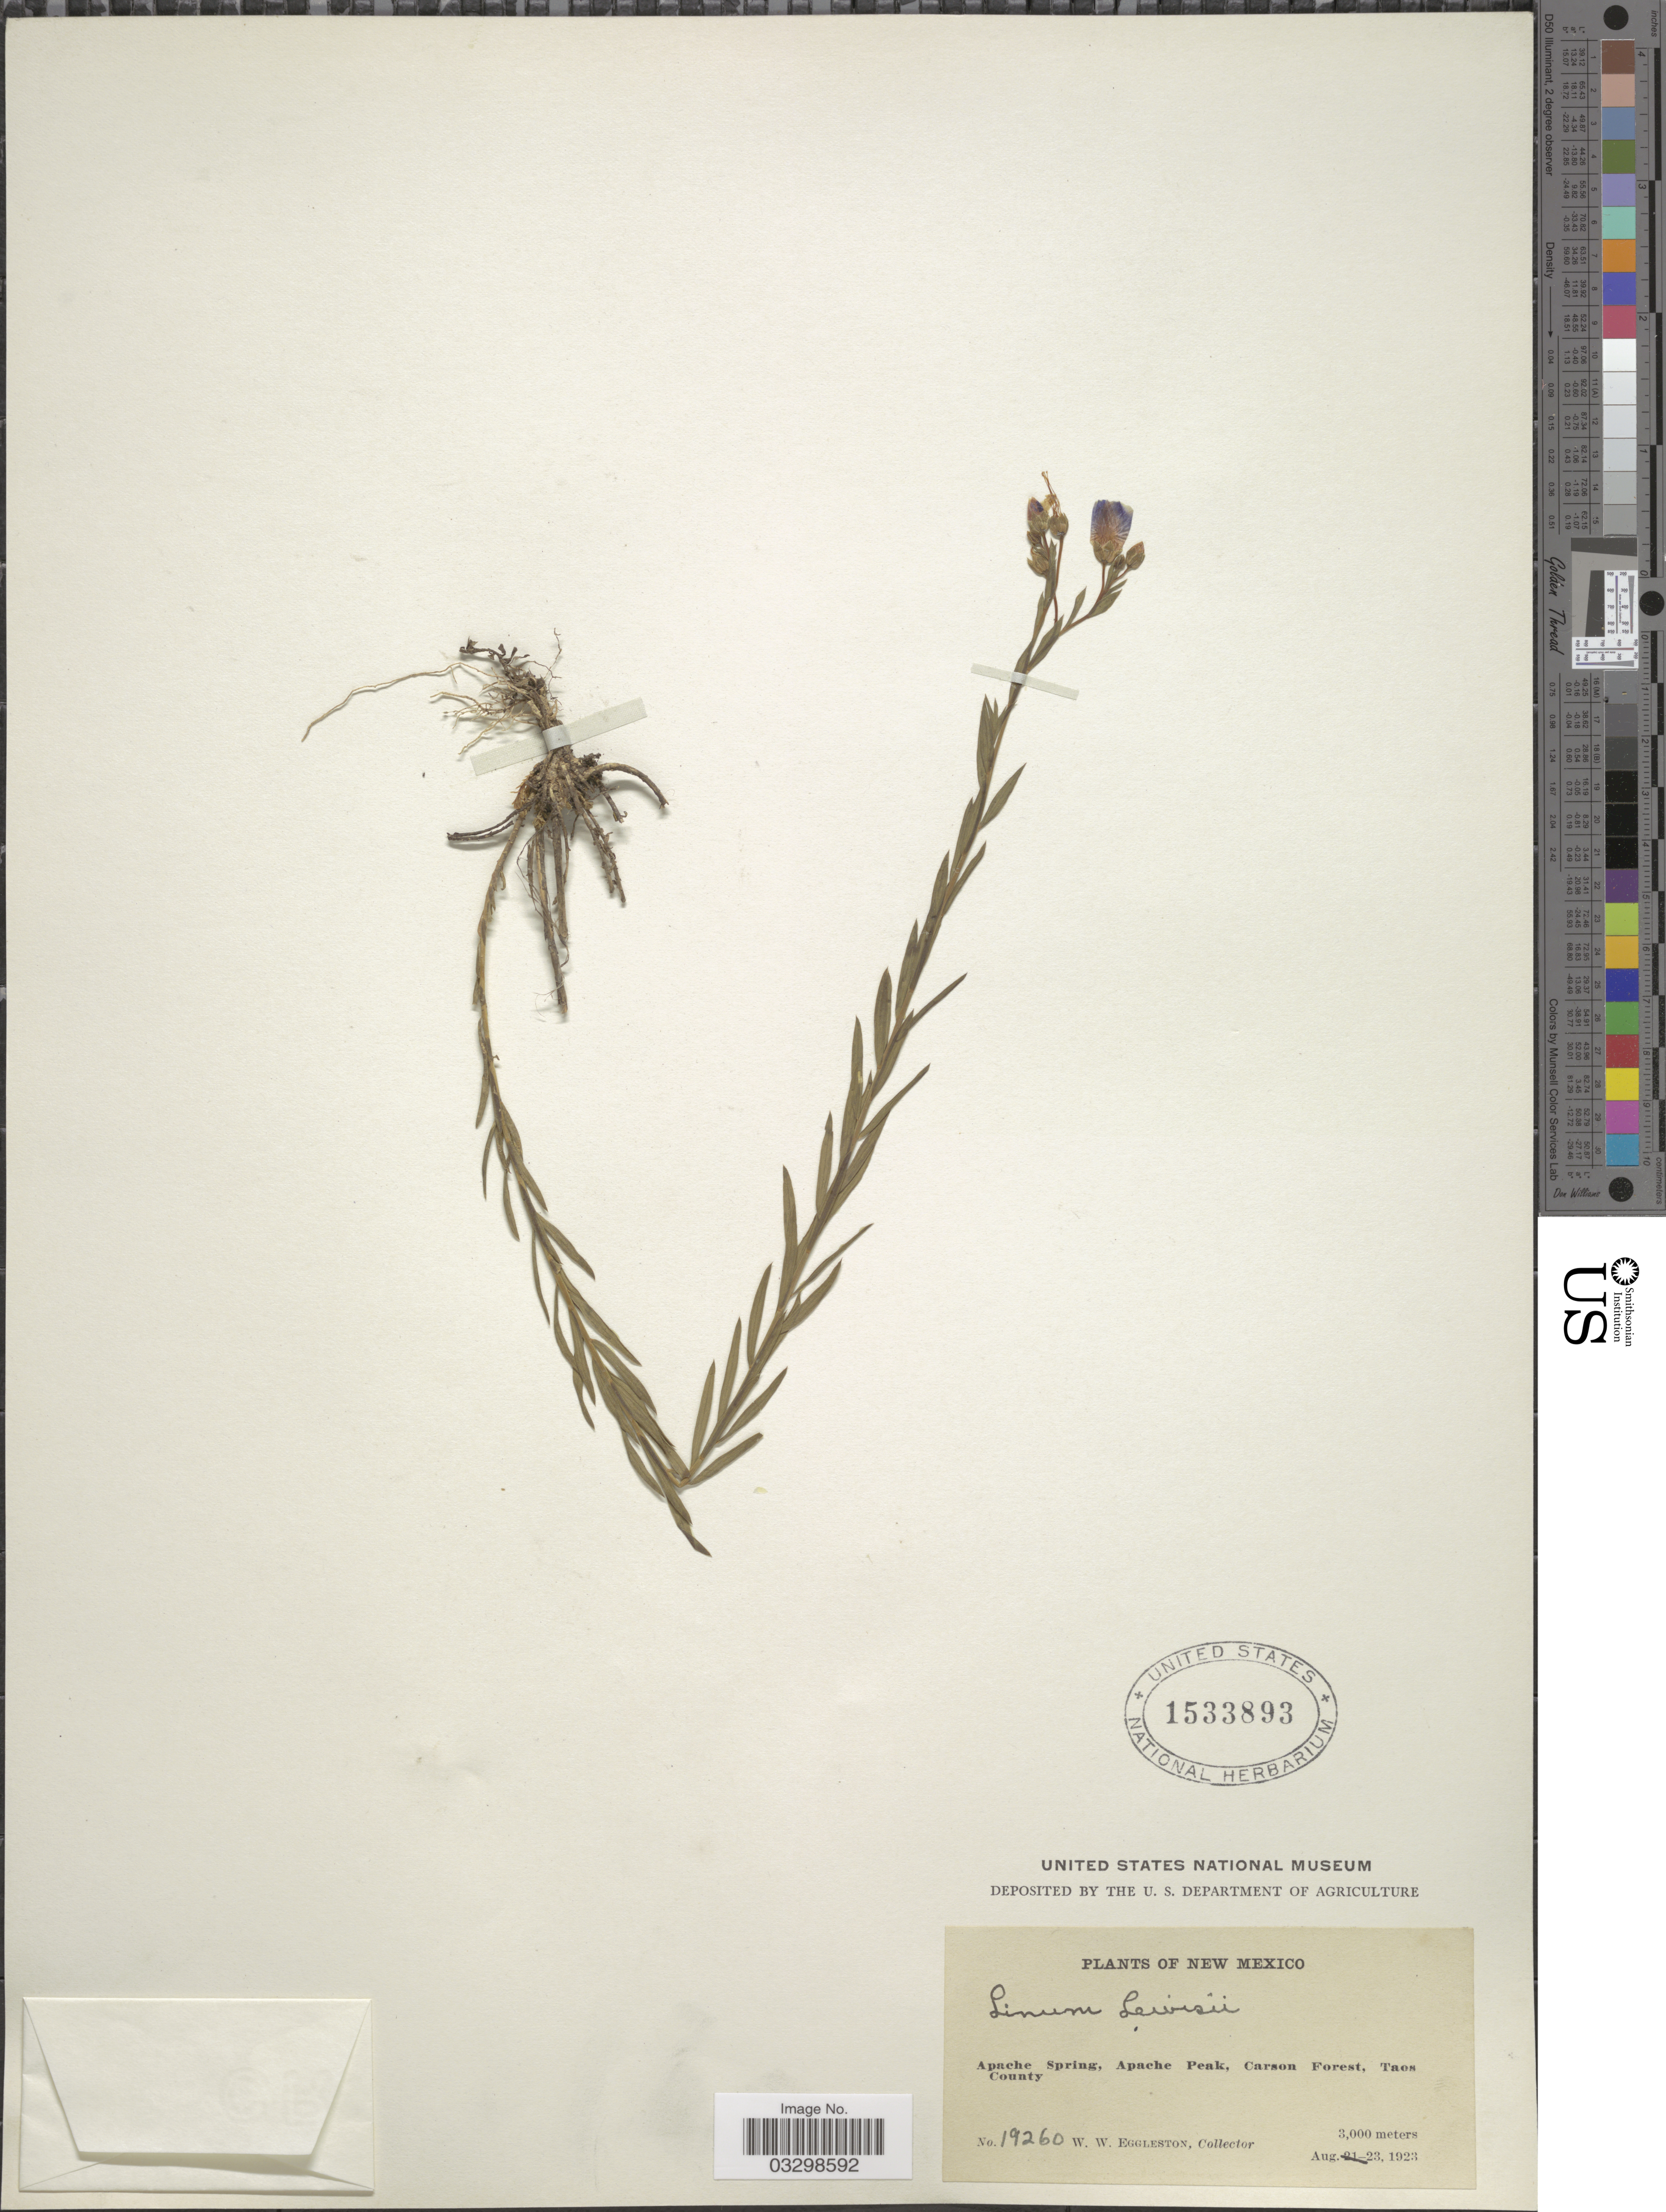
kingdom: Plantae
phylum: Tracheophyta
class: Magnoliopsida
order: Malpighiales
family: Linaceae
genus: Linum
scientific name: Linum lewisii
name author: Pursh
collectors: W. W. Eggleston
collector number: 19260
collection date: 1923-08-23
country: United States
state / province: New Mexico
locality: Apache Spring, Apache Peak, Carson Forest, Taos County.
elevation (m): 3000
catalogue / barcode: US 1533893